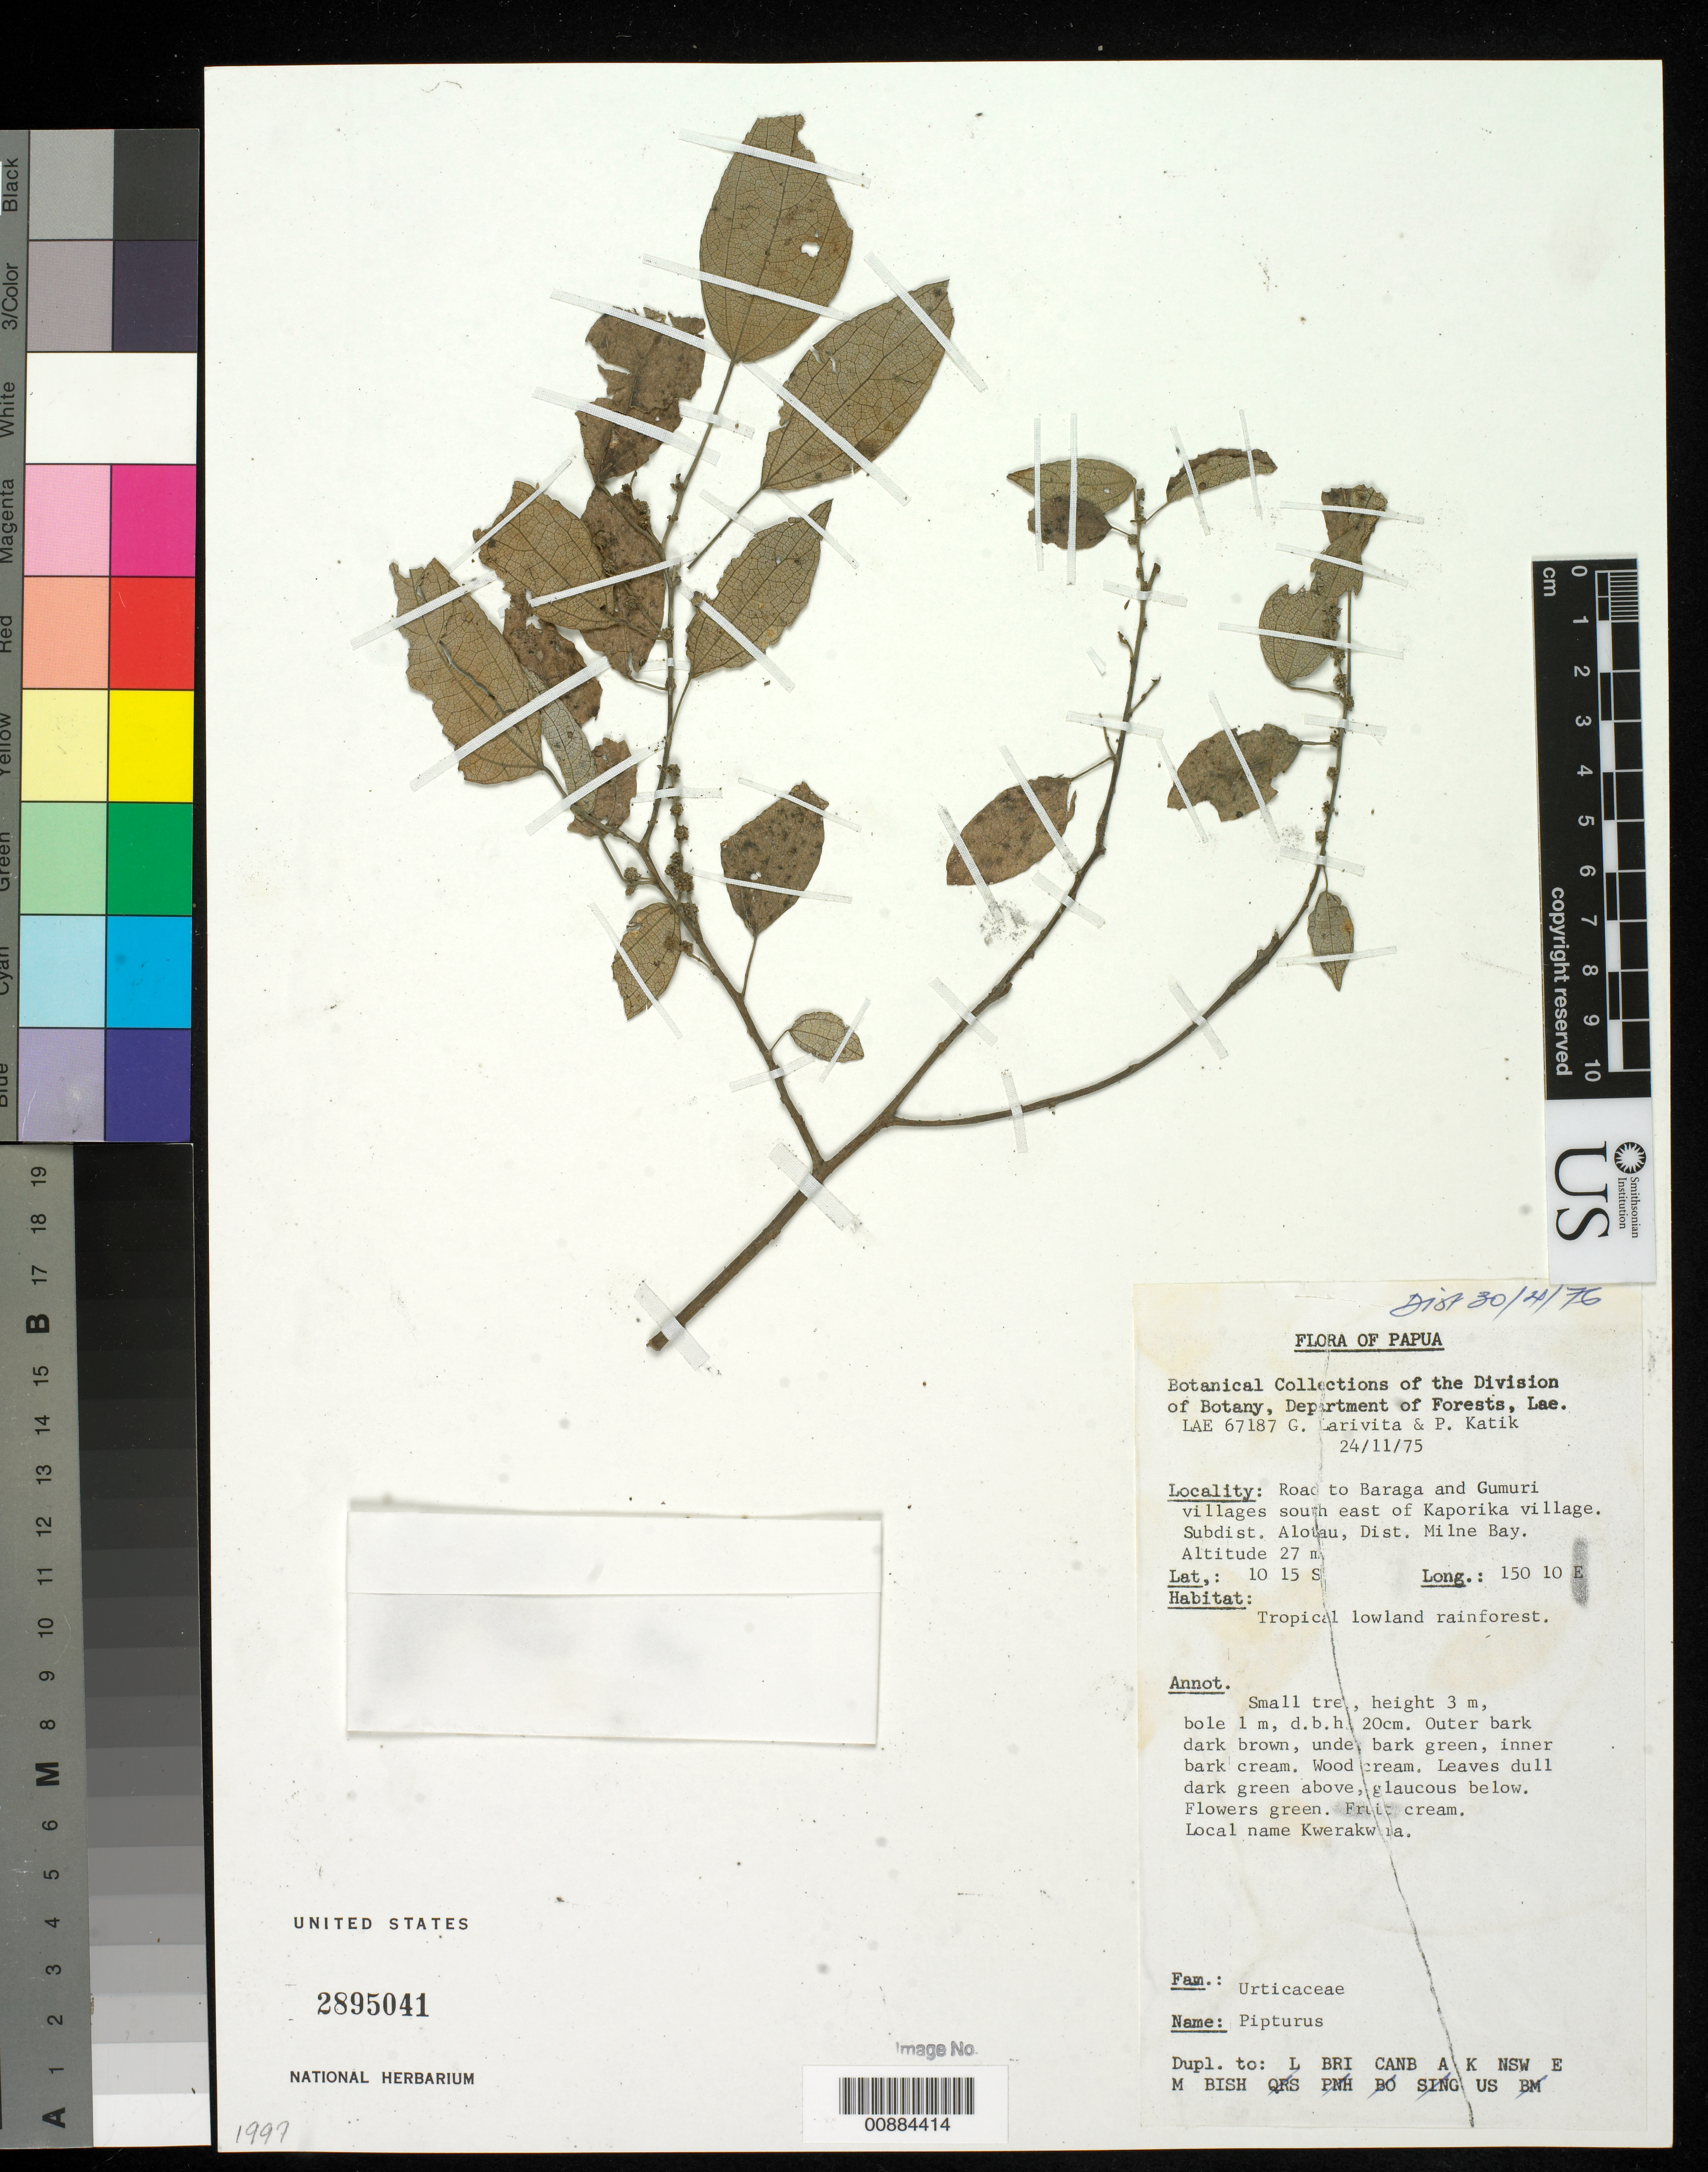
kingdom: Plantae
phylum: Tracheophyta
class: Magnoliopsida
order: Rosales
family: Urticaceae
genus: Pipturus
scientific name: Pipturus sp.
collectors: G. Larivita & P. Katik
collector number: LAE 67187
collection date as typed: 24 Nov 1975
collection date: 1975-11-24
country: Papua New Guinea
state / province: Milne Bay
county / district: Alotau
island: New Guinea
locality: Road to Baraga and Gunuri villages SE of Kaporika village.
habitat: Tropical Lowland Rainforest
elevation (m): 27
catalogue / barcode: US 2895041